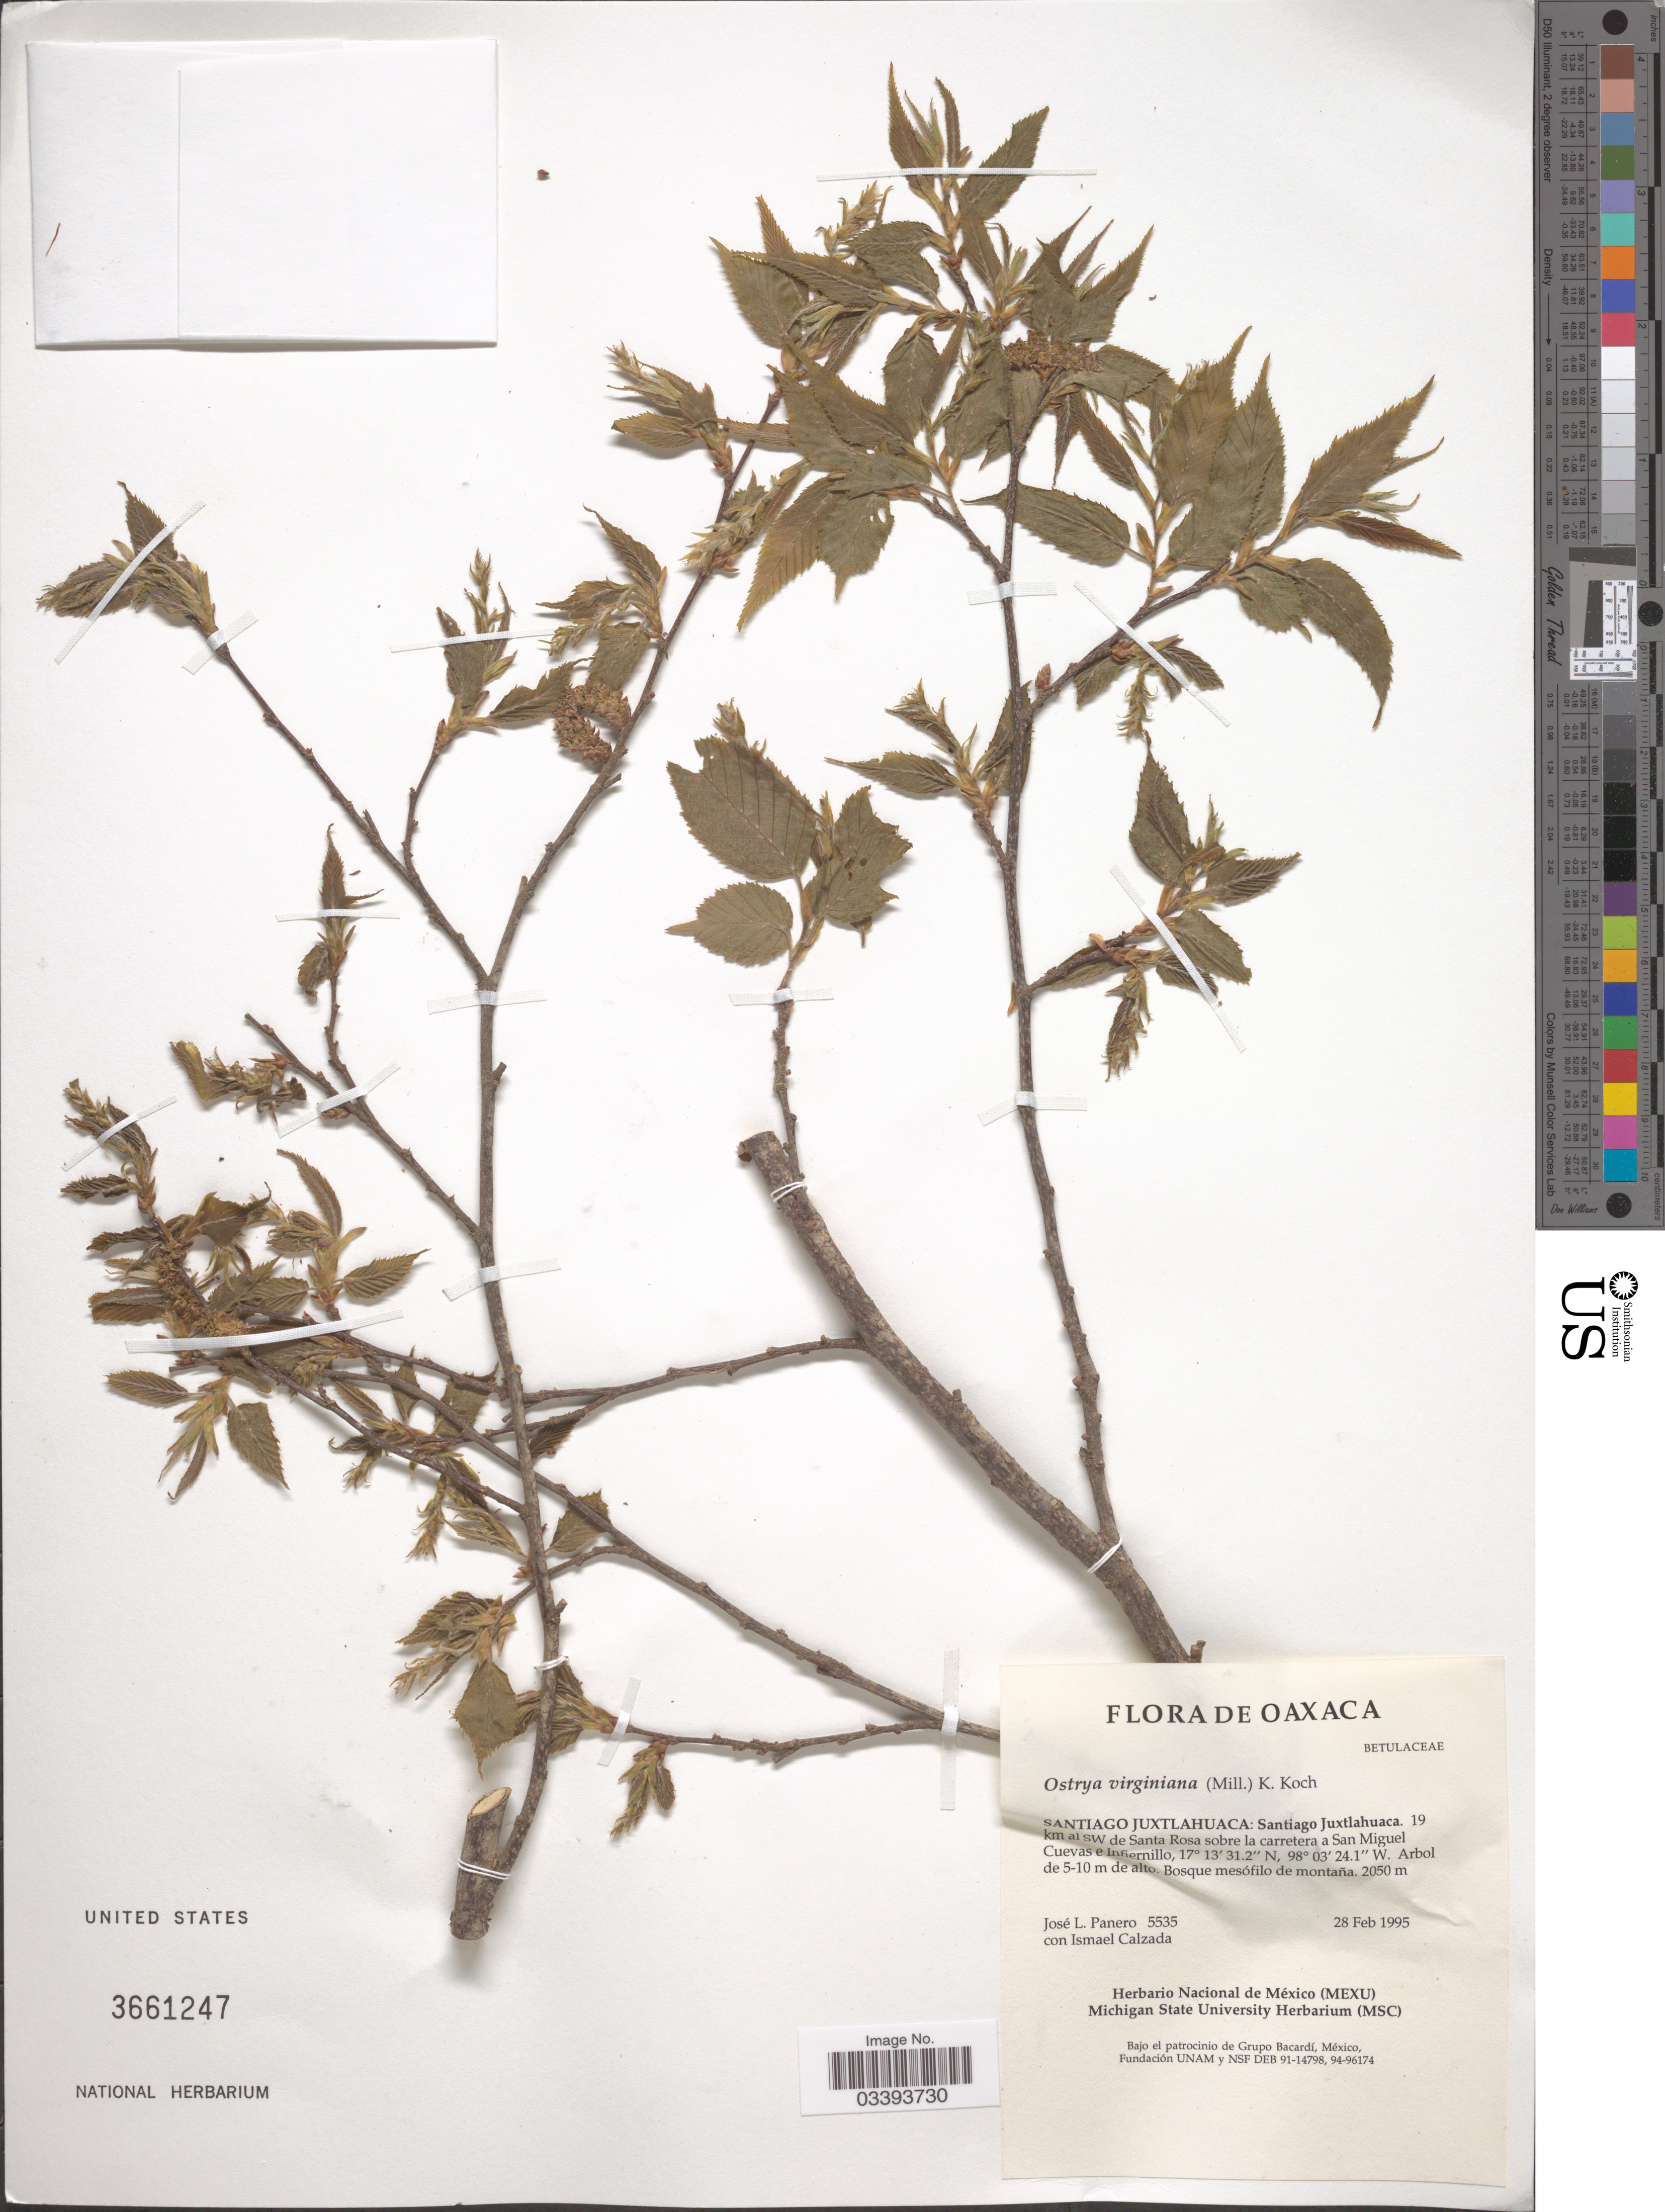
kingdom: Plantae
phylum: Tracheophyta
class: Magnoliopsida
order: Fagales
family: Betulaceae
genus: Ostrya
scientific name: Ostrya virginiana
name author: (Mill.) K. Koch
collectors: J. L. Panero & I. Calzada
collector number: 5535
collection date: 1995-02-28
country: Mexico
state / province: Oaxaca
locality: Santiago Juxtlahuaca: Santiago Juxtlahuaca. 19 km al Sw de Santa Rosa sobre la carretera a San Miguel Cuevas e Infiernillo.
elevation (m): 2050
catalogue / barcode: US 3661247